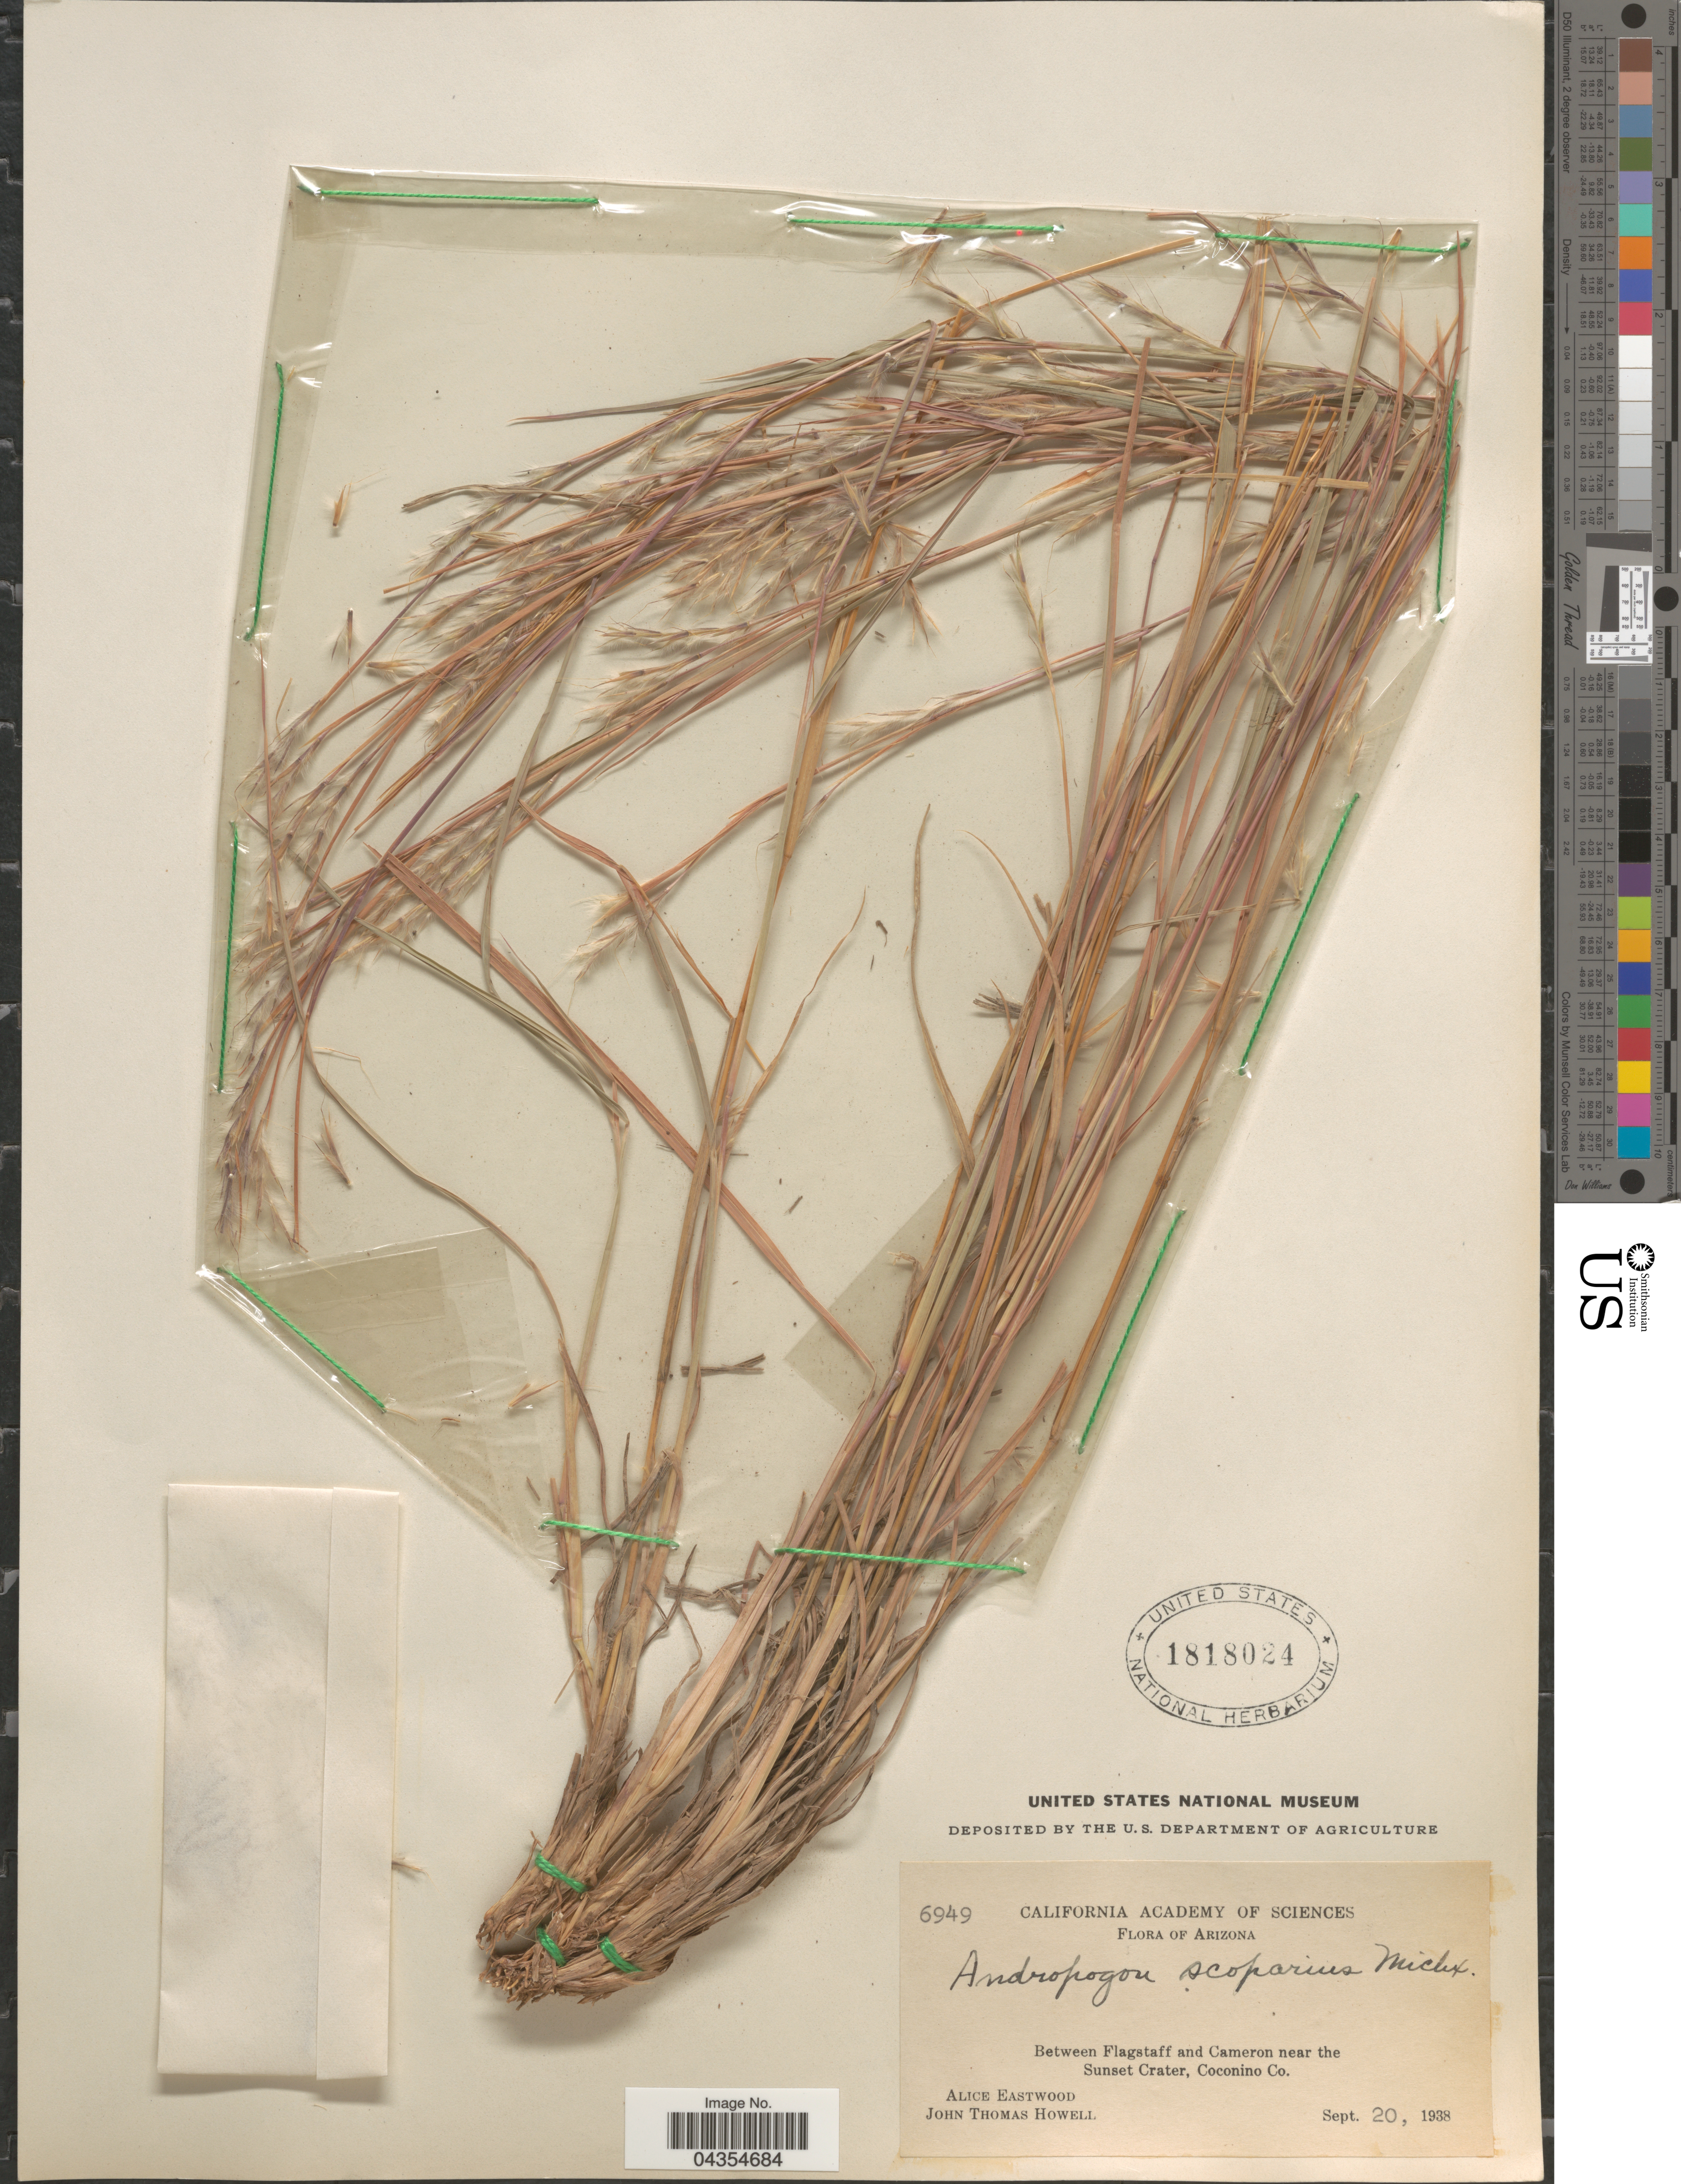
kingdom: Plantae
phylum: Tracheophyta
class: Liliopsida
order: Poales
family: Poaceae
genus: Schizachyrium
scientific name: Schizachyrium scoparium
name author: (Michx.) Nash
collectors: A. Eastwood & J. T. Howell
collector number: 6949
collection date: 1938-09-20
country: United States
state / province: Arizona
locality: Between Flagstaff and Cameron near the Sunset Crate, Coconino Co.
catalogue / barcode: US 1818024